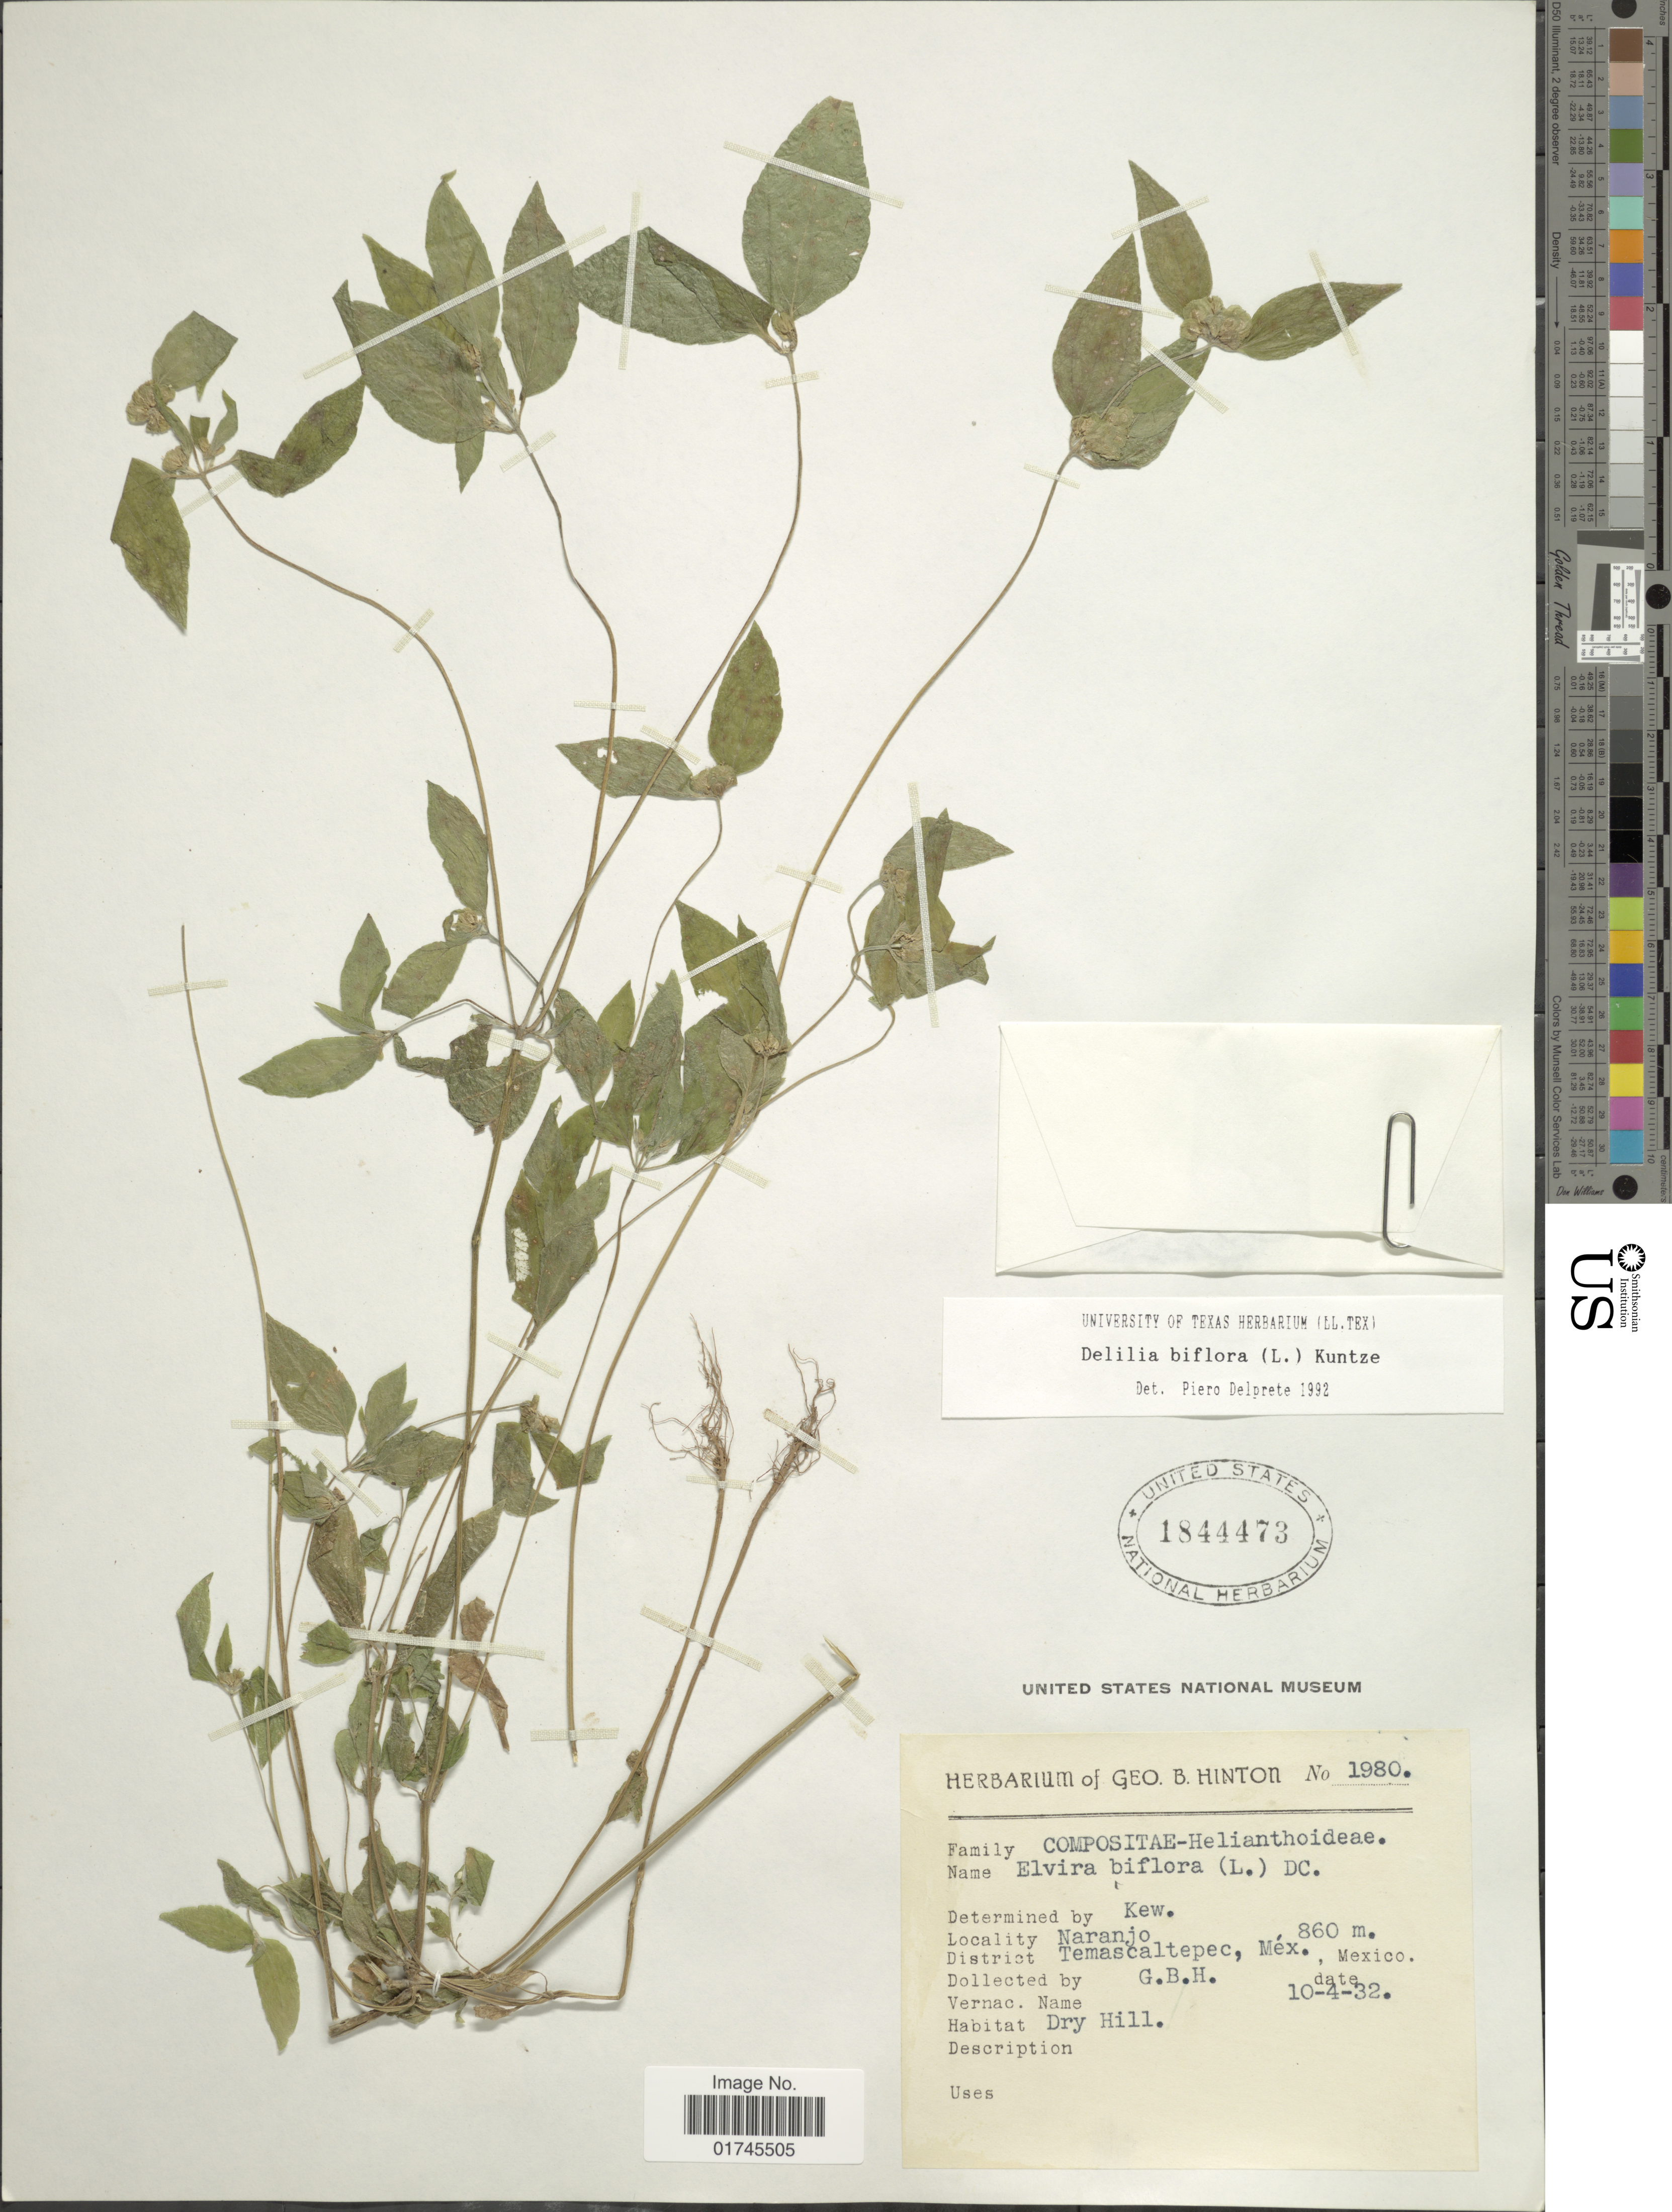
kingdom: Plantae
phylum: Tracheophyta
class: Magnoliopsida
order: Asterales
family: Asteraceae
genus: Delilia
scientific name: Delilia biflora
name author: (L.) Kuntze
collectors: G. B. Hinton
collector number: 1980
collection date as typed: Transcribed d/m/y: 10/4/32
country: Mexico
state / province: México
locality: Naranjo, District Temacaltepec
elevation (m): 860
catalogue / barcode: US 1844473